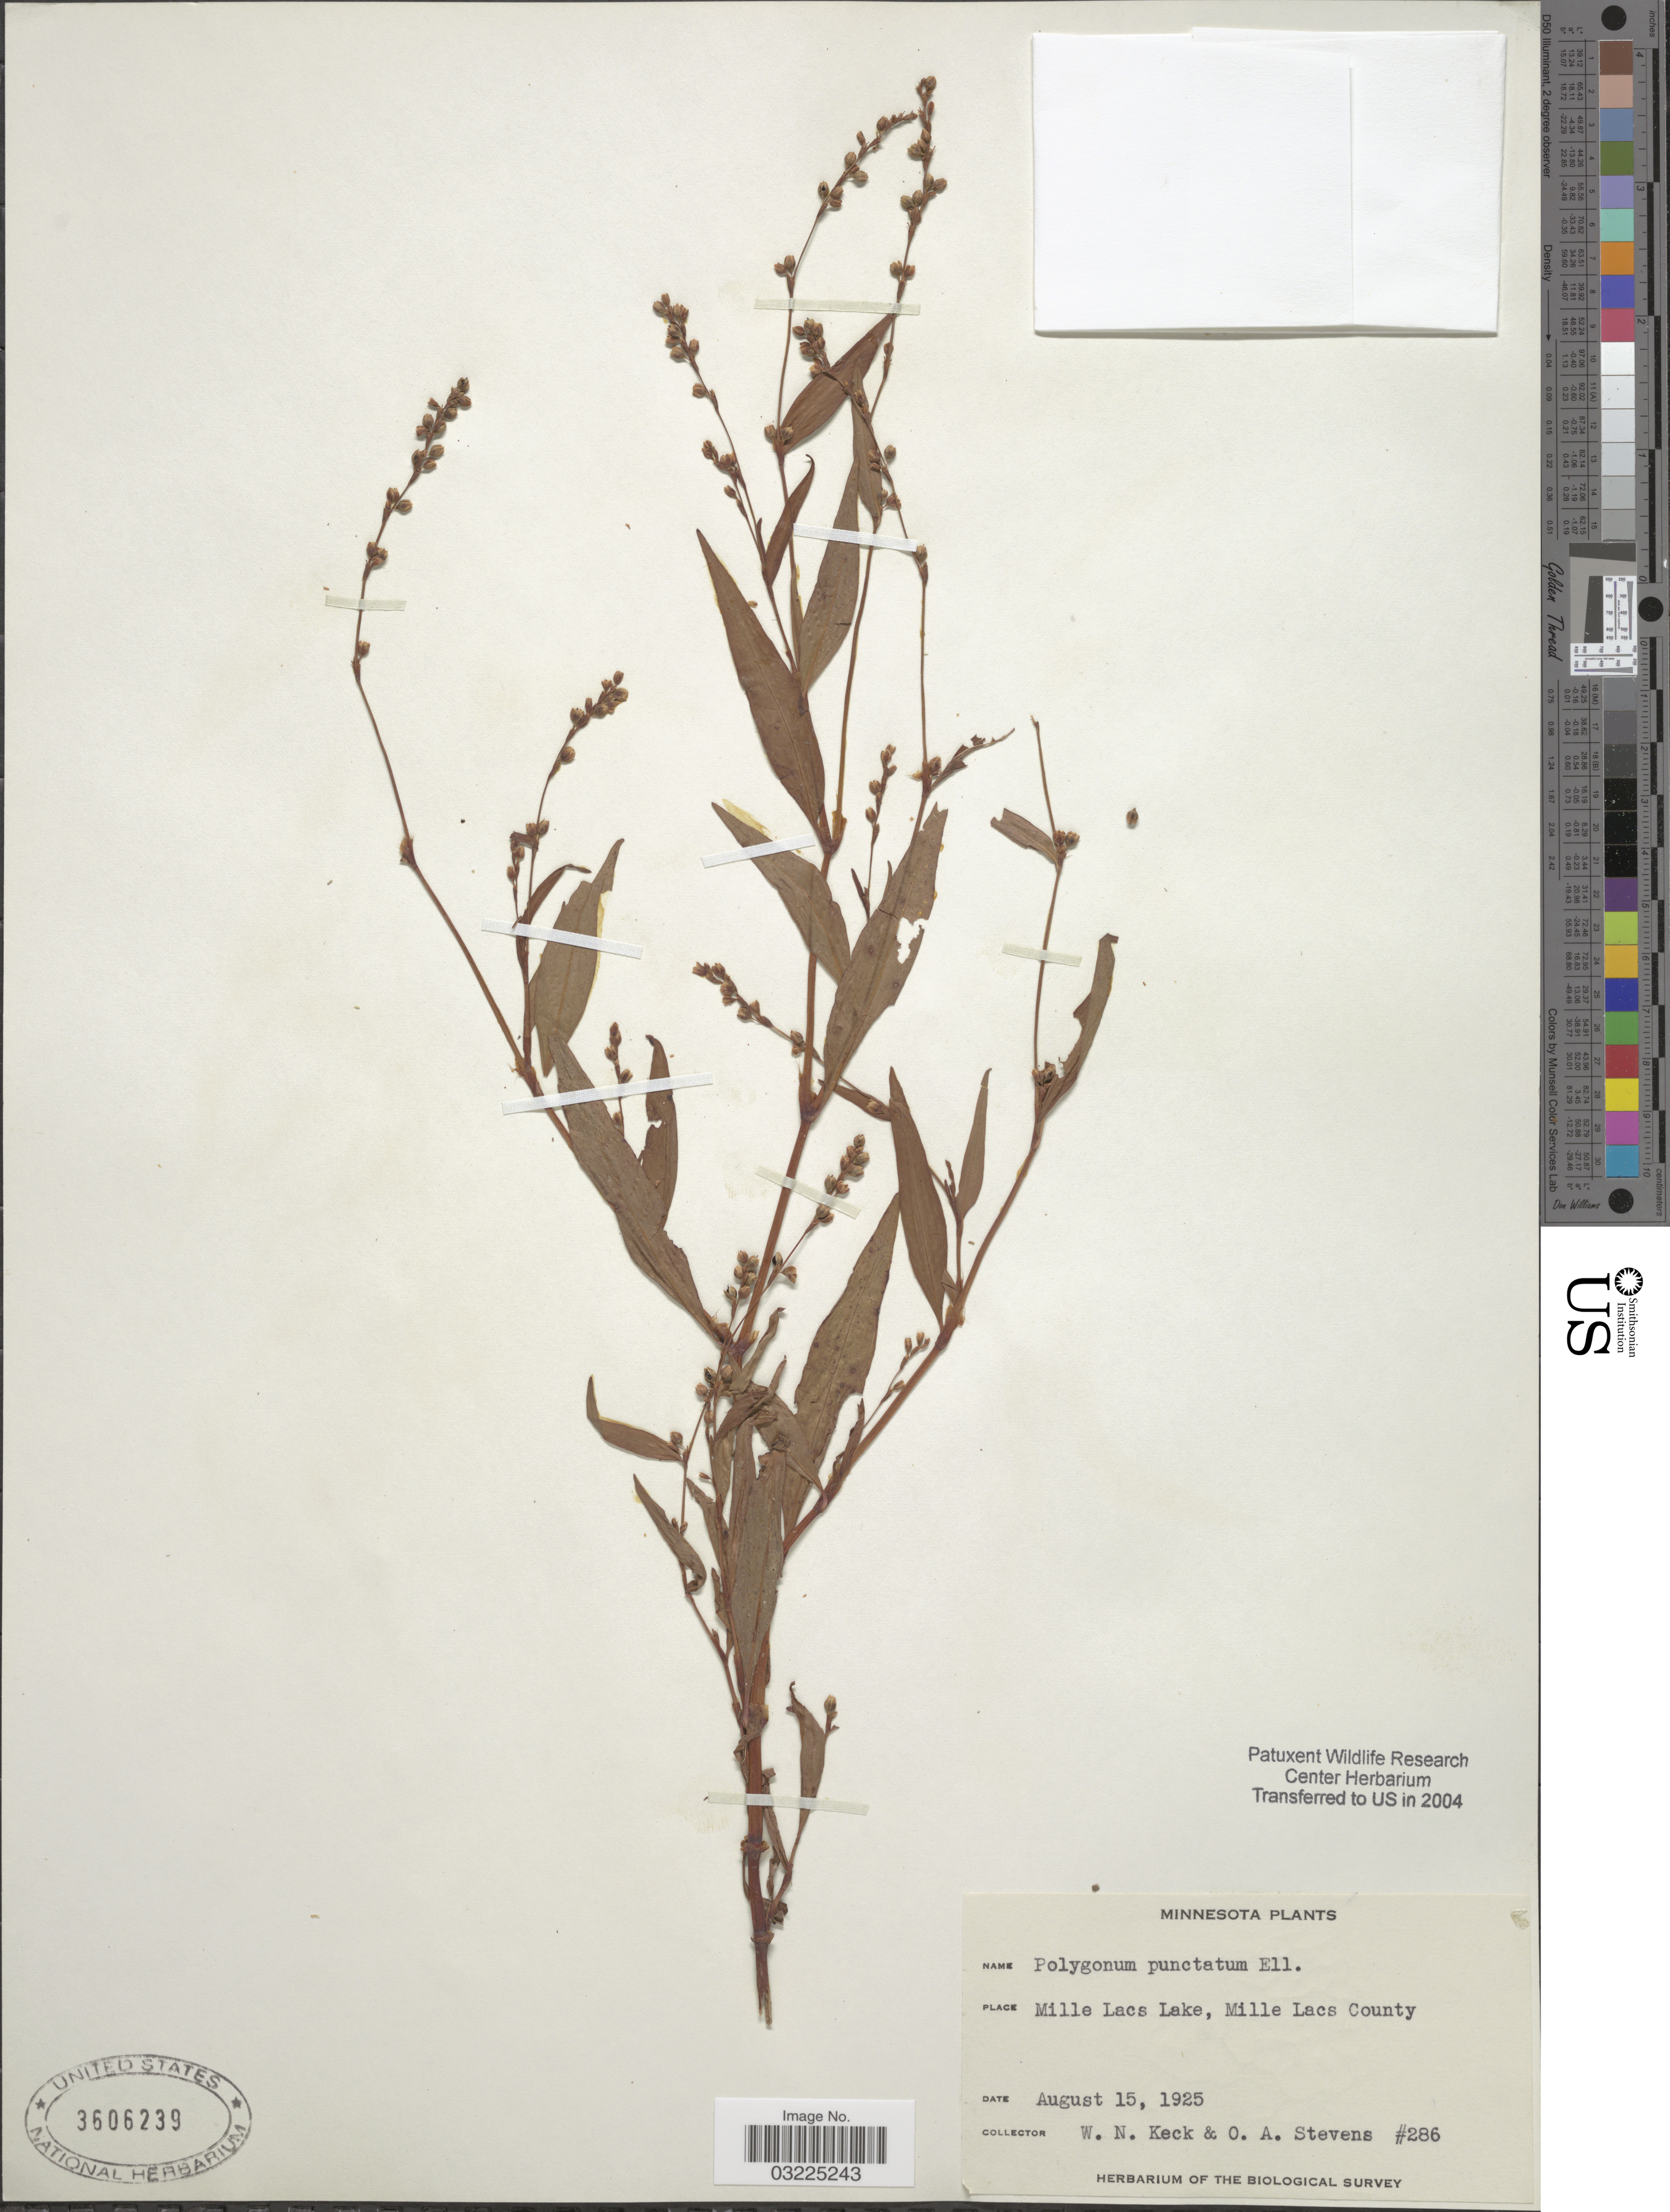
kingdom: Plantae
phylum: Tracheophyta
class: Magnoliopsida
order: Caryophyllales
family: Polygonaceae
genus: Persicaria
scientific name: Persicaria punctata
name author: (Elliott) Small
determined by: Atha, D. E.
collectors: W. Keck & O. A. Stevens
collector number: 286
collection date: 1925-08-15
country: United States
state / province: Minnesota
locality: Mille Lacs Lake, Mille Lacs County.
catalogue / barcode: US 3606239